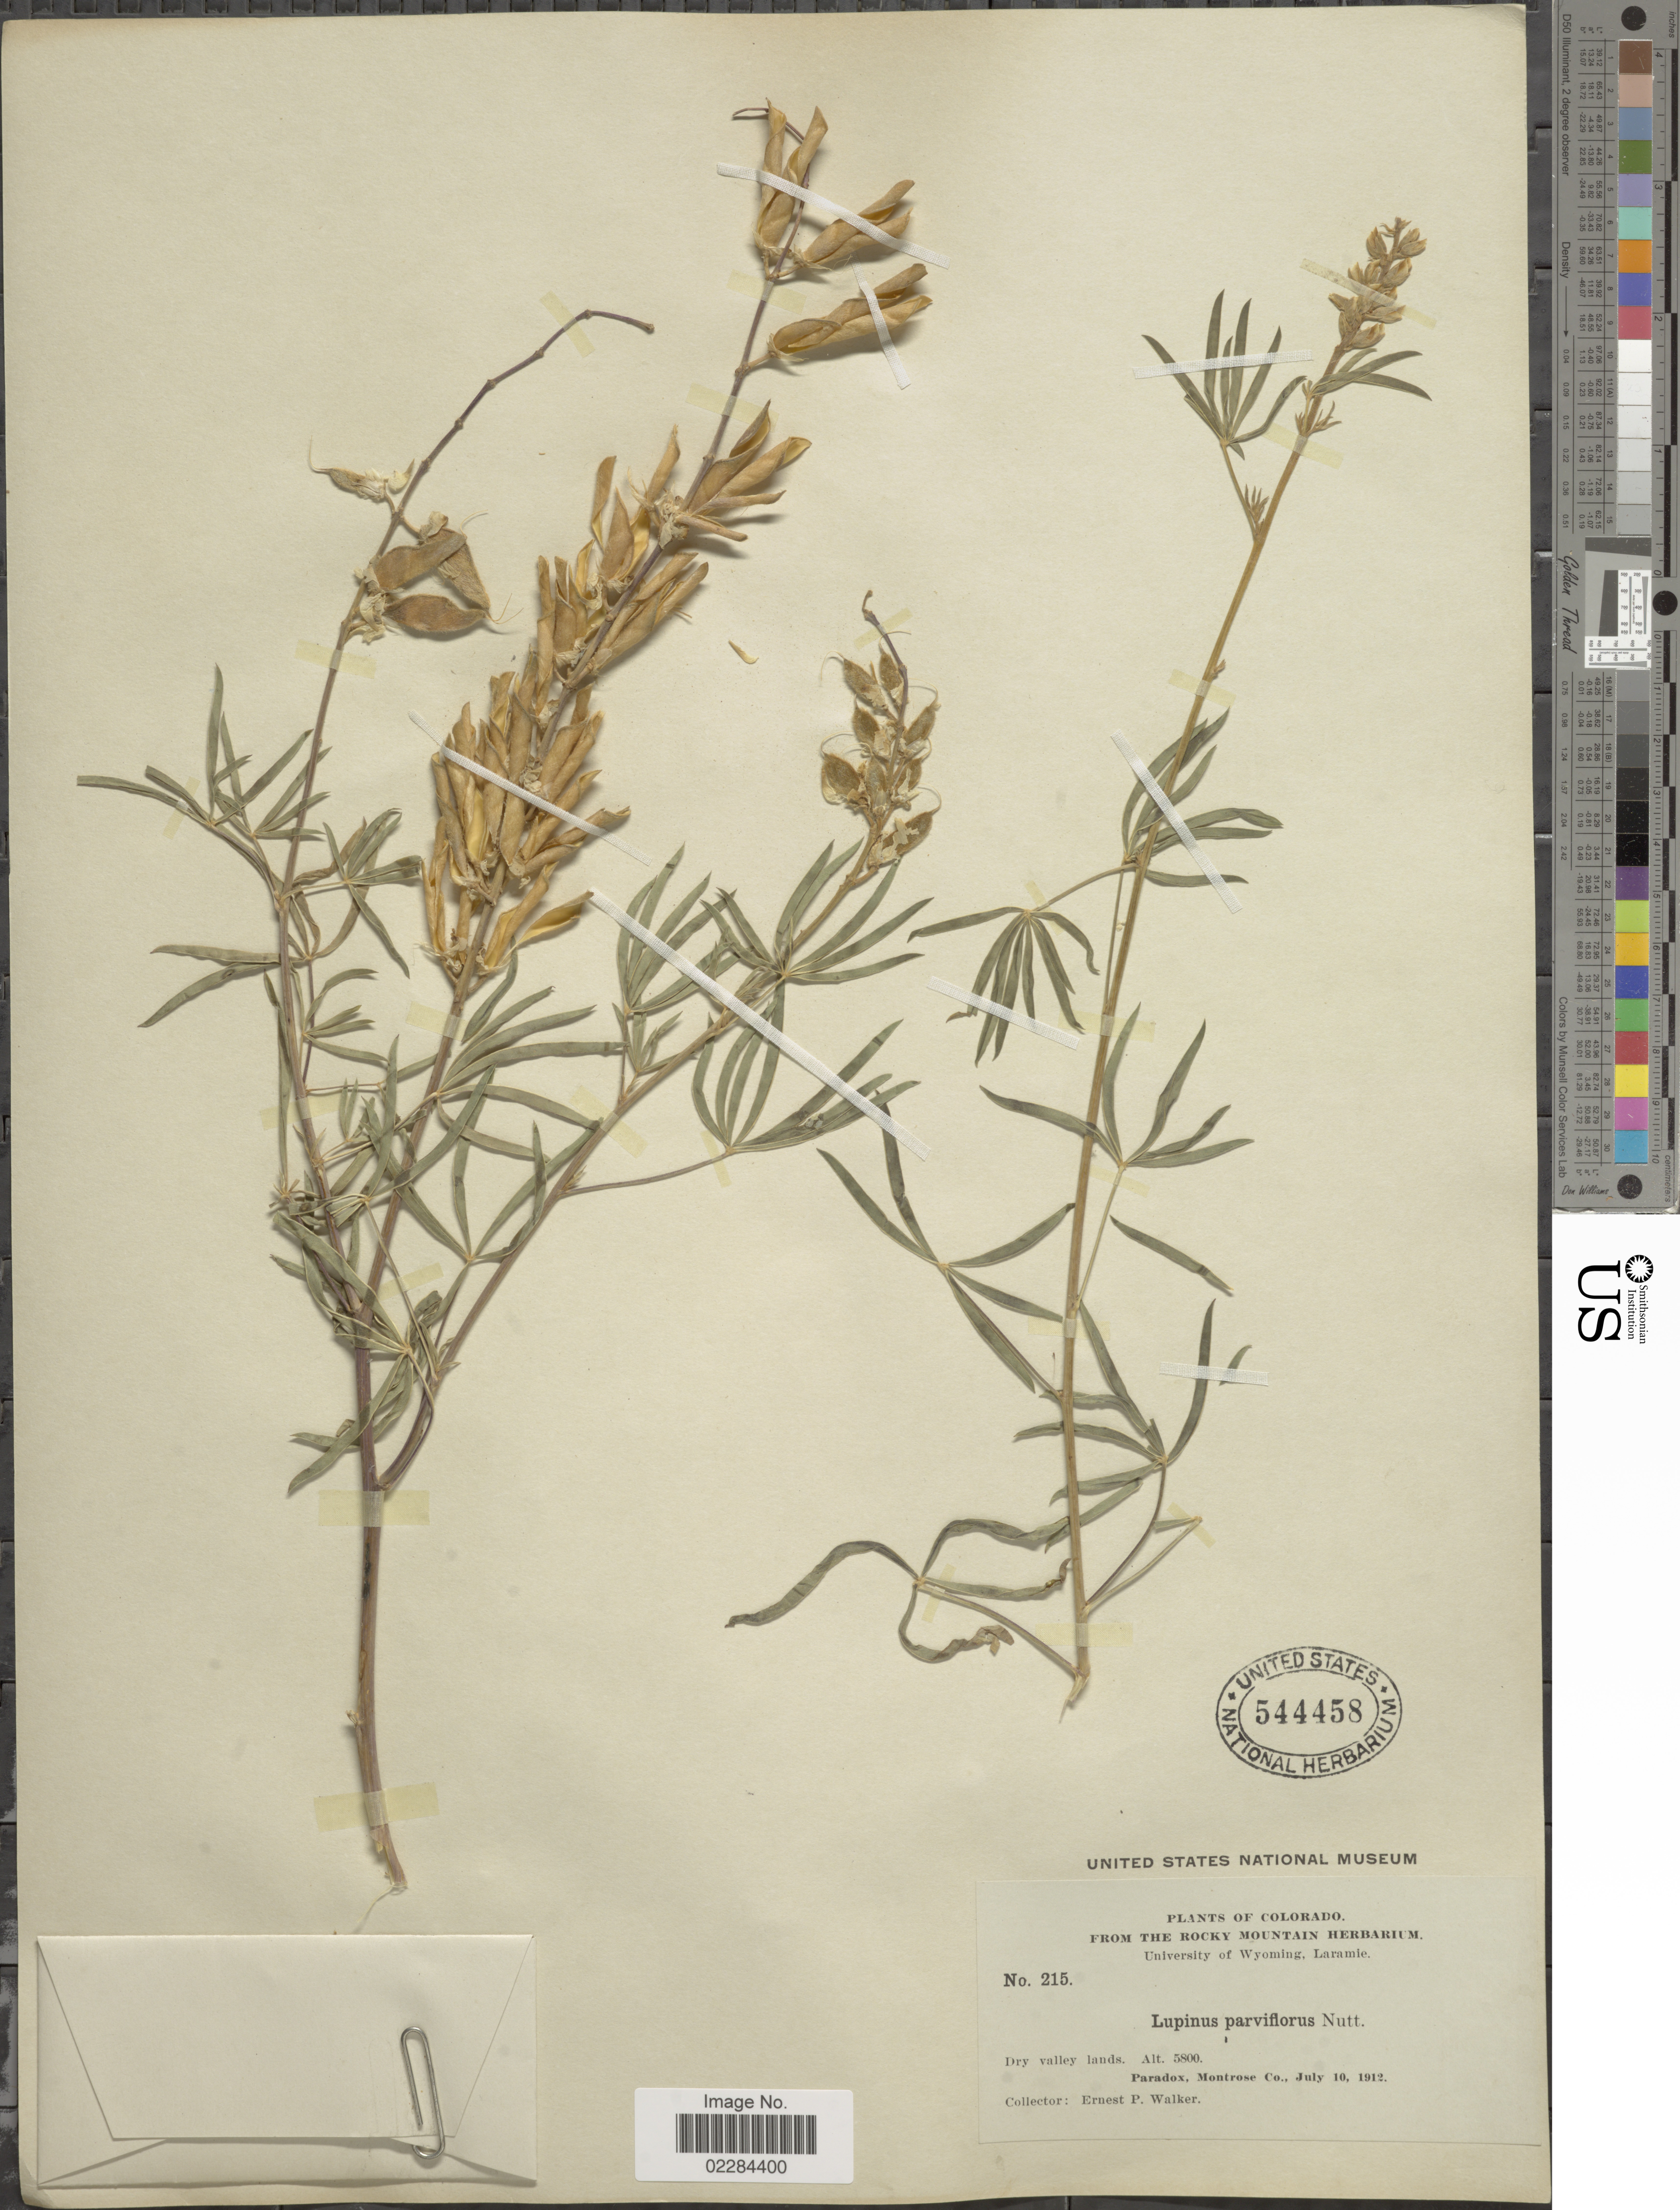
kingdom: Plantae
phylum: Tracheophyta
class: Magnoliopsida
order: Fabales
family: Fabaceae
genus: Lupinus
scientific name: Lupinus argenteus var. parviflorus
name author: (Nutt. ex Hook. & Arn.) C.L. Hitchc.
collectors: E. P. Walker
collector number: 215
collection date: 1912-07-10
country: United States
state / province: Colorado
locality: Paradox, Montrose Co.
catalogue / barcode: US 544458